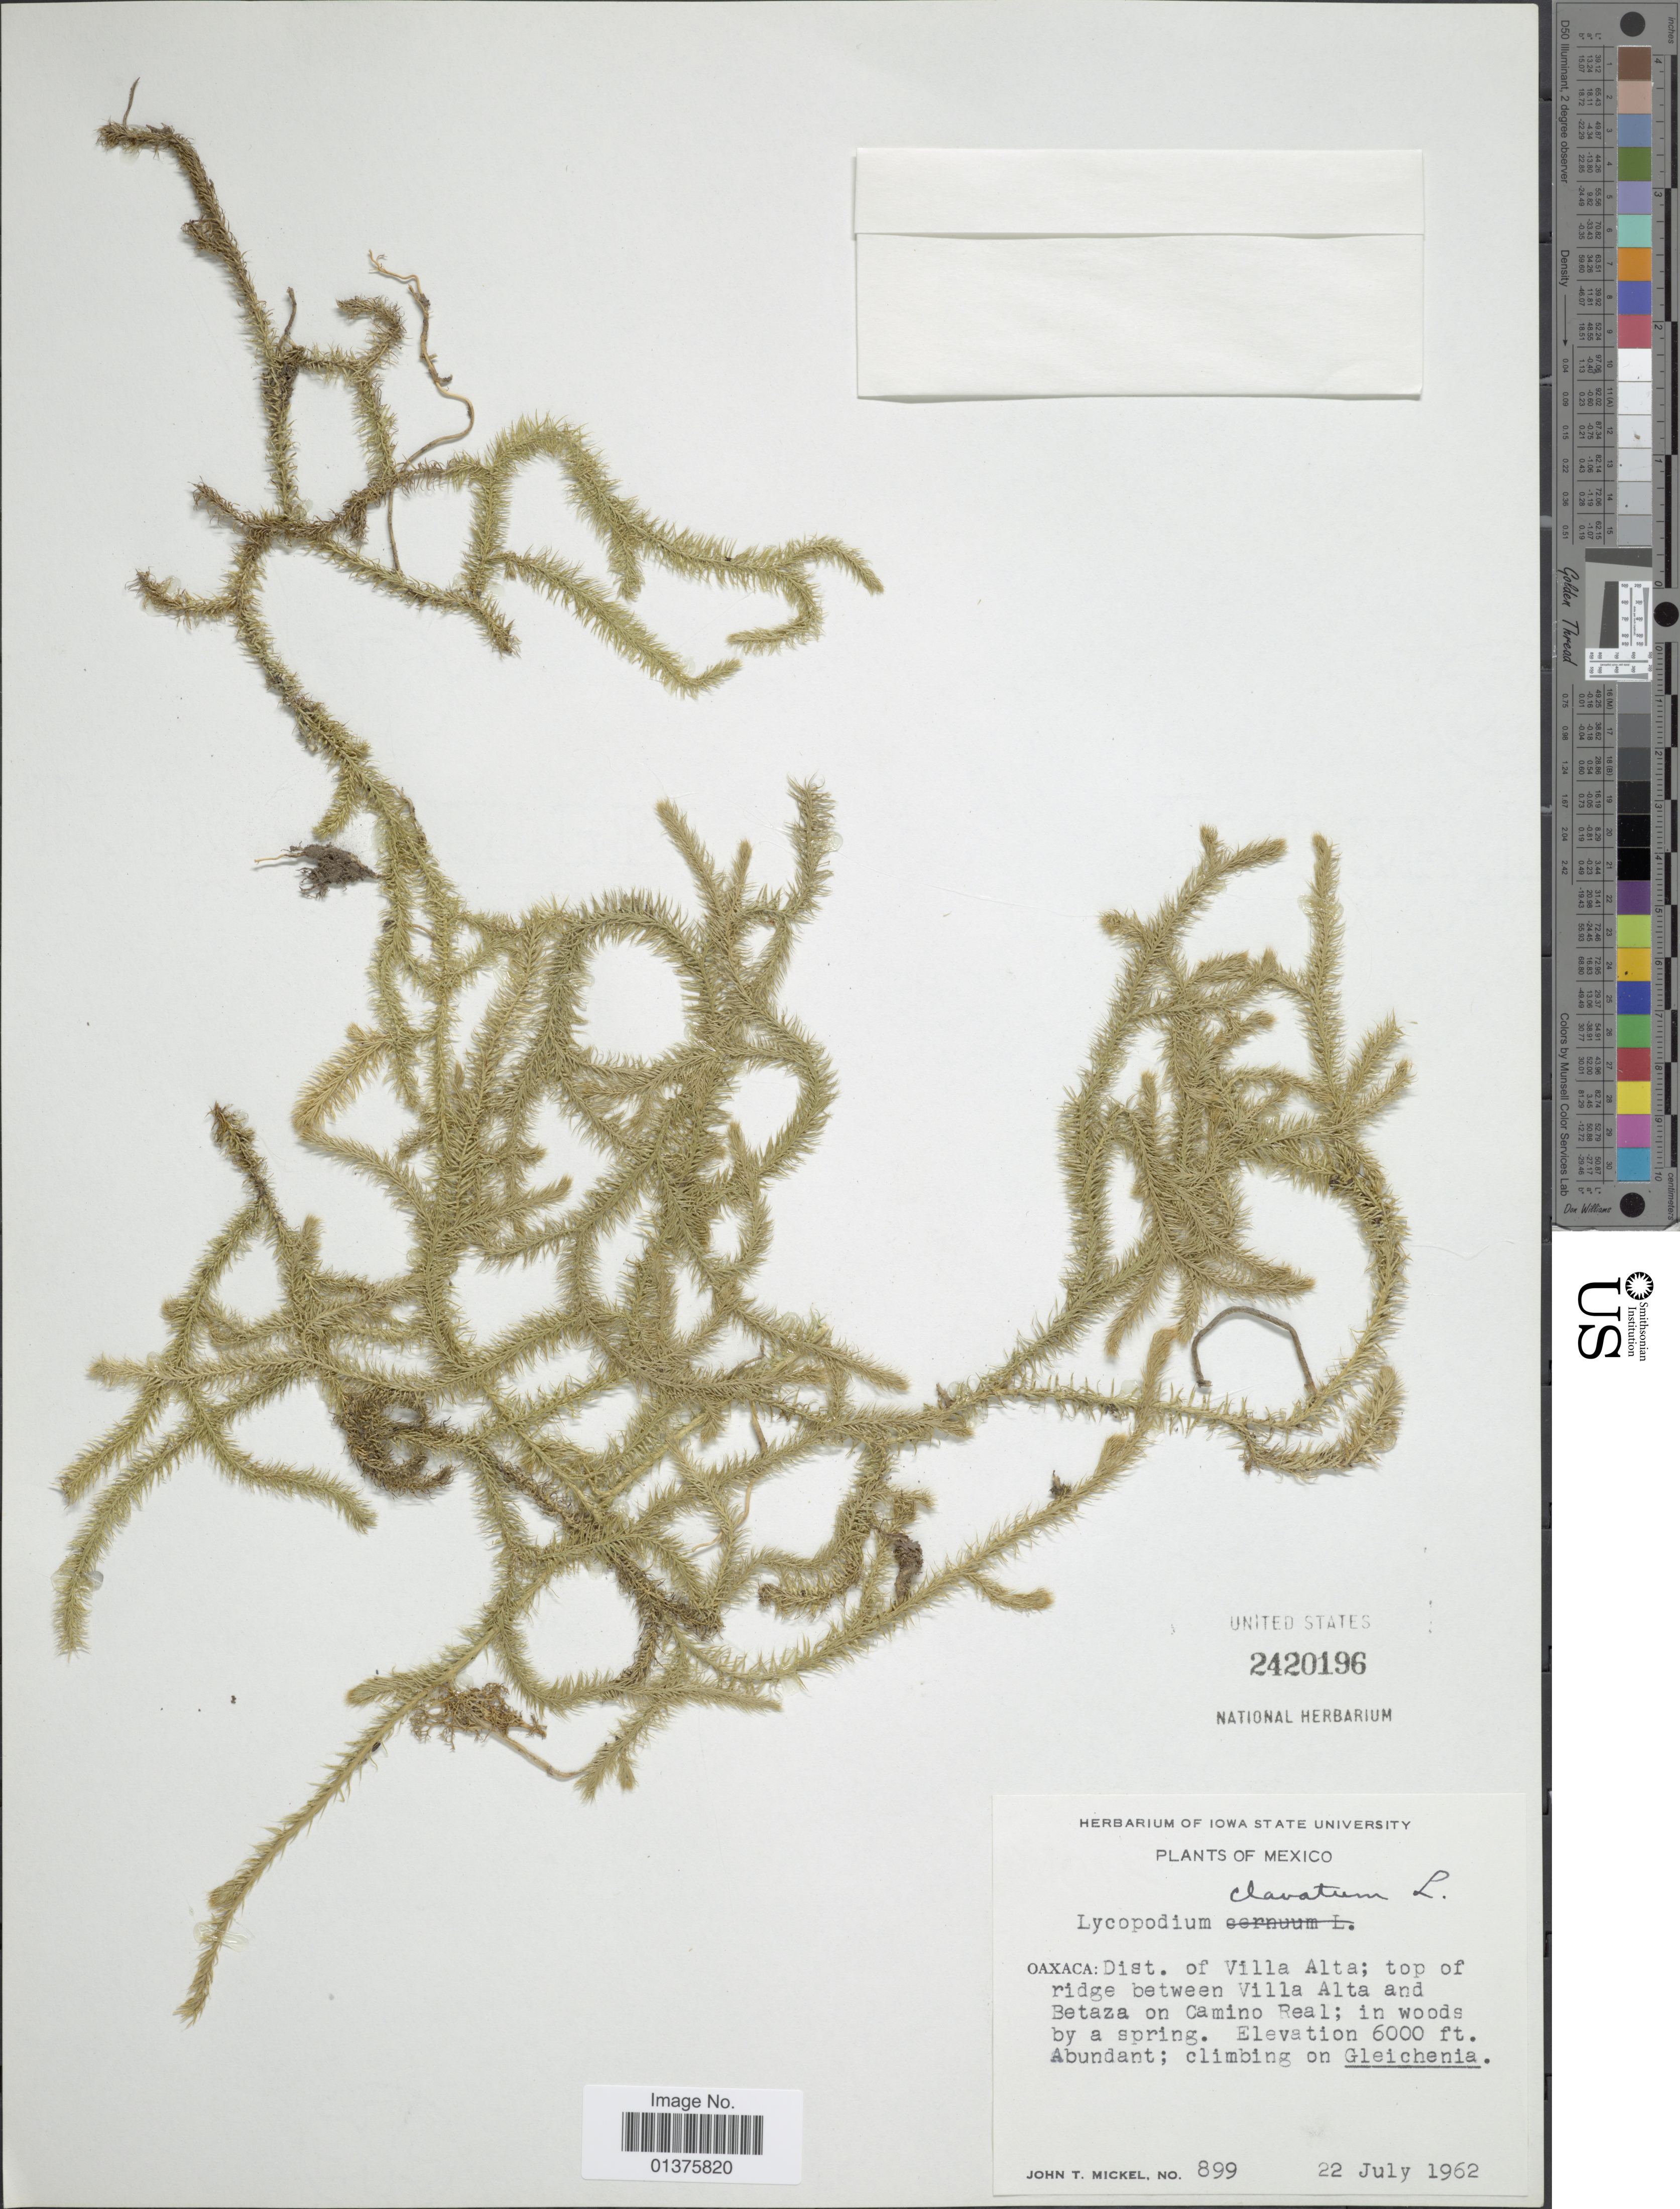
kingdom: Plantae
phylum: Tracheophyta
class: Lycopodiopsida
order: Lycopodiales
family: Lycopodiaceae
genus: Lycopodium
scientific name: Lycopodium clavatum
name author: L.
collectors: J. T. Mickel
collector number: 899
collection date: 1962-07-22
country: Mexico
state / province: Oaxaca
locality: Dist. of Villa Alta; top of ridge between Villa Alta and Betaza on Camino Real; in woods by a spring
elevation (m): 1829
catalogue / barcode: US 2420196